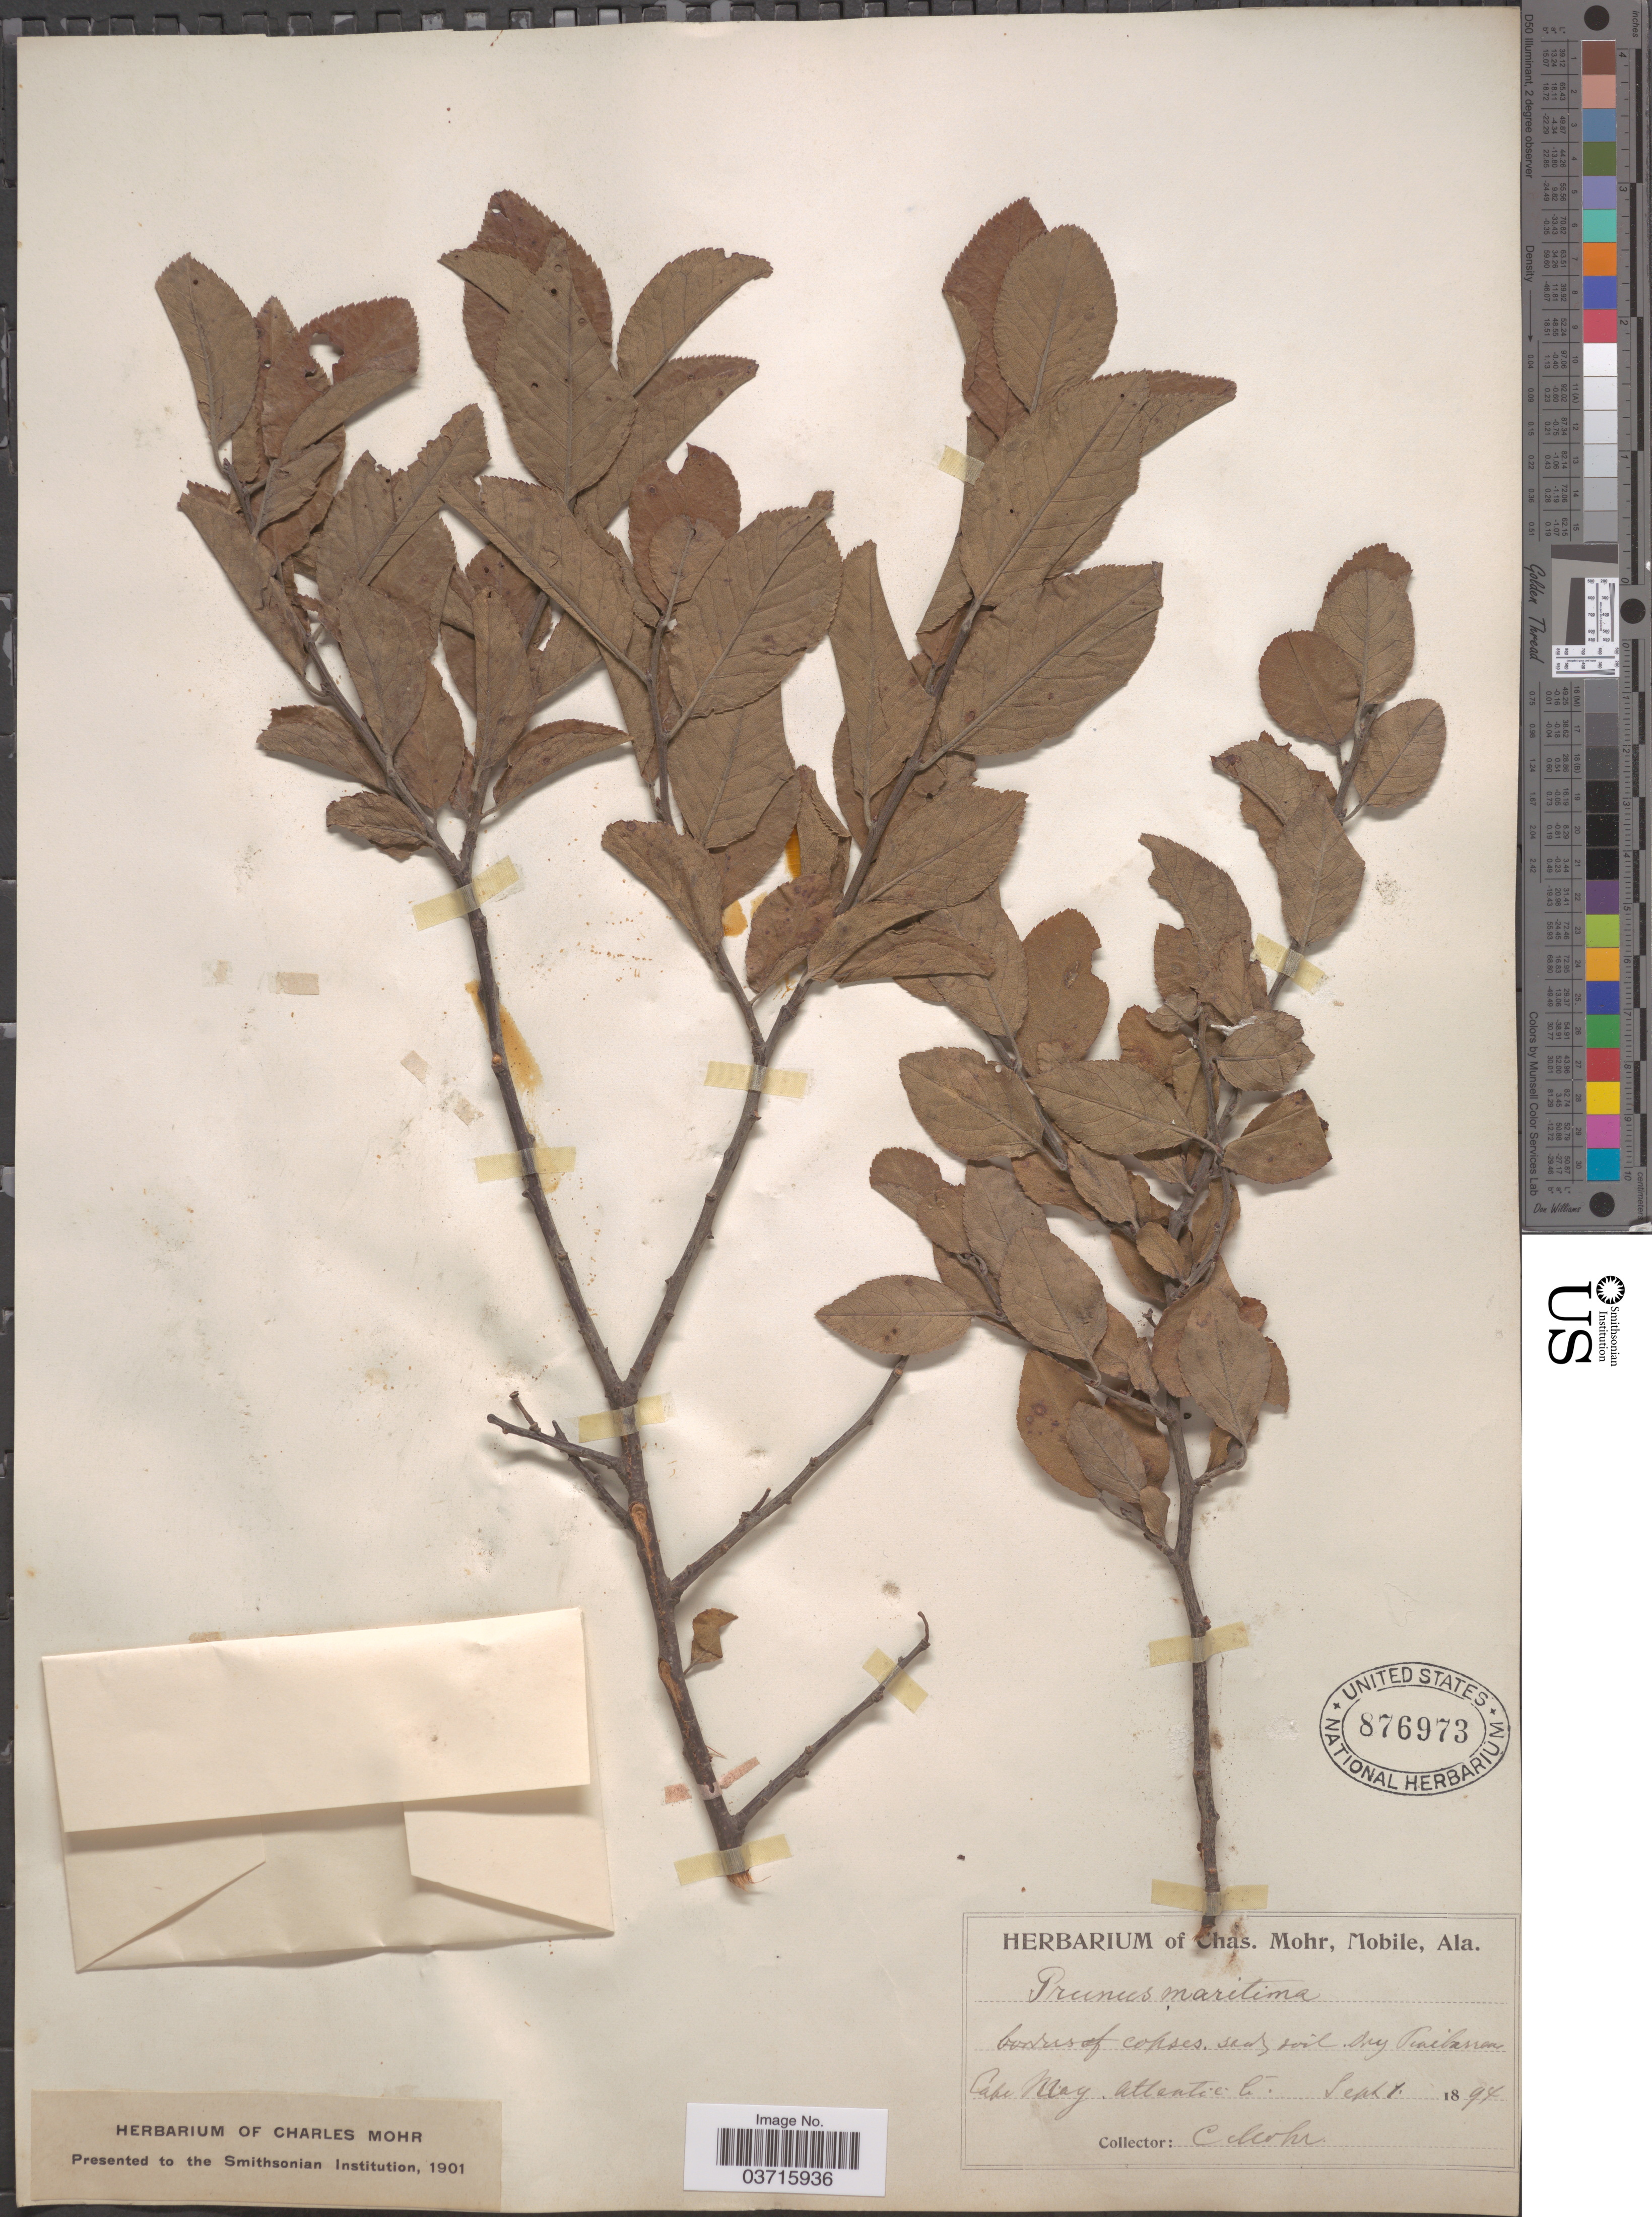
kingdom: Plantae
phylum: Tracheophyta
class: Magnoliopsida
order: Rosales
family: Rosaceae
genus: Prunus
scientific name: Prunus maritima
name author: Marshall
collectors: C. T. Mohr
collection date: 1894-09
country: United States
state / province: Alabama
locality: Cape May, Atlantic Co.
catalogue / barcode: US 876973